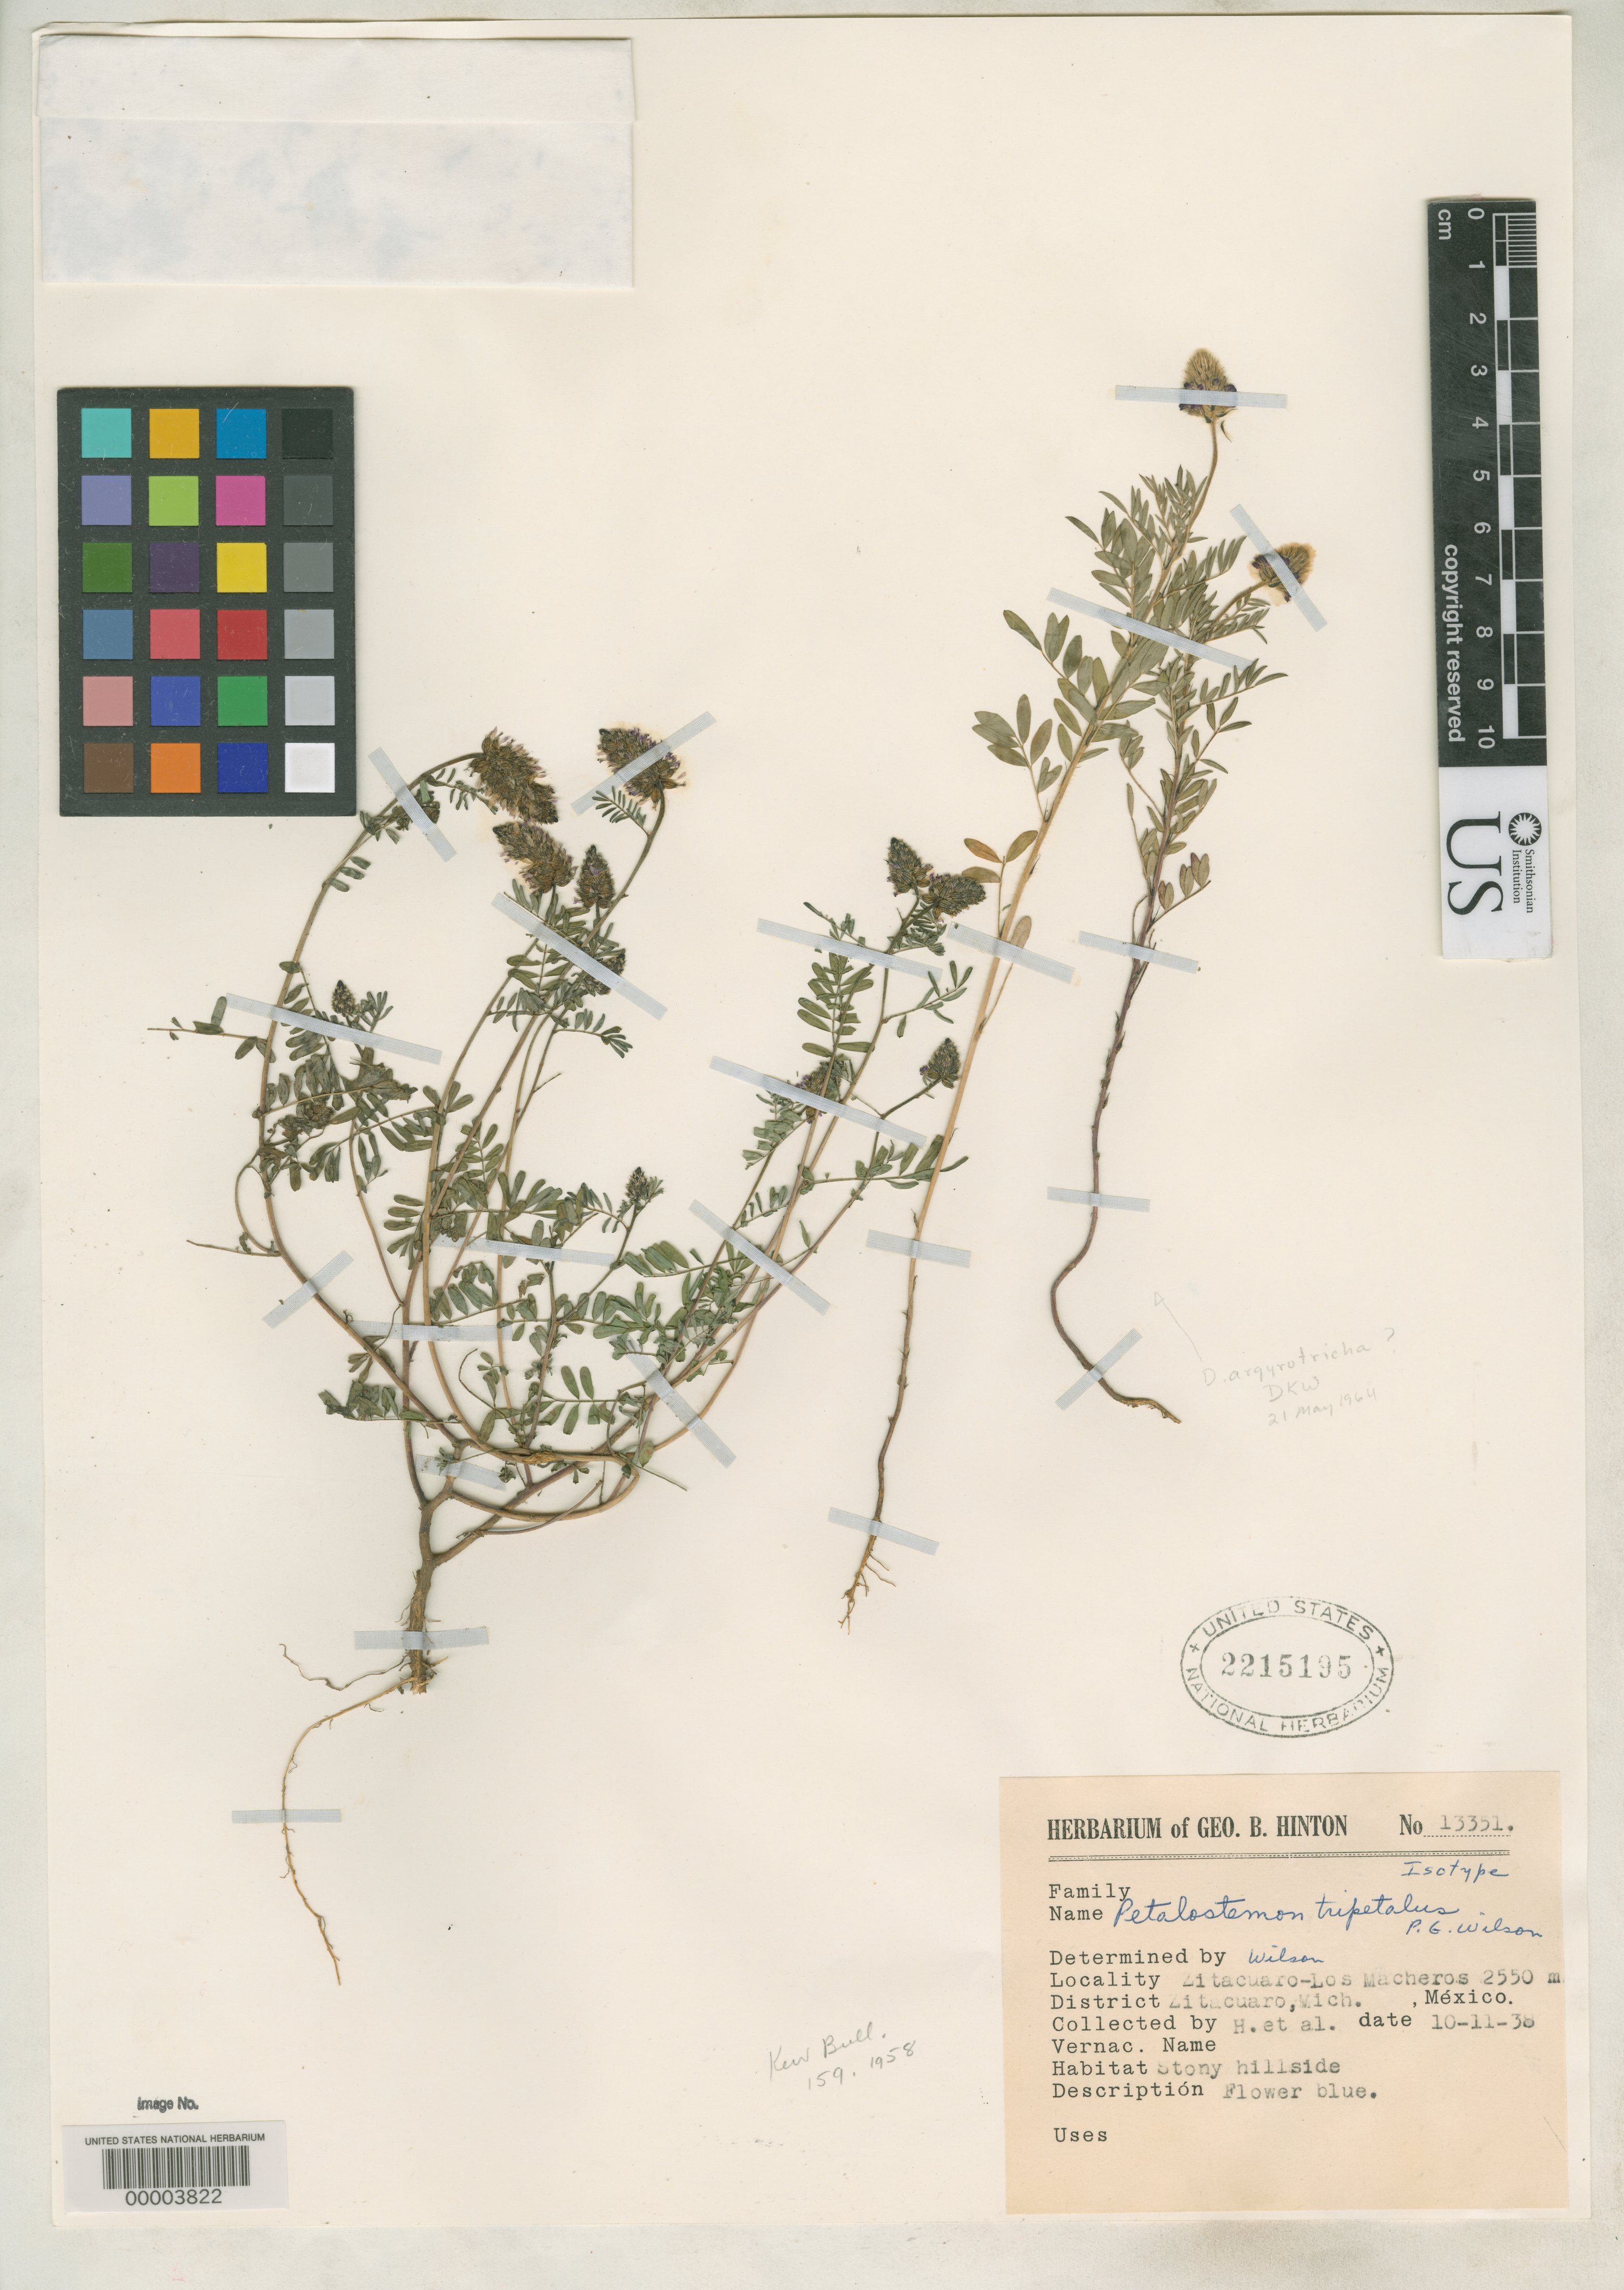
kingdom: Plantae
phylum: Tracheophyta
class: Magnoliopsida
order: Fabales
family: Fabaceae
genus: Petalostemon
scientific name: Petalostemon tripetalus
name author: Paul G. Wilson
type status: Isotype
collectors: G. B. Hinton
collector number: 13351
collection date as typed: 10 Nov 1938 or 11 Oct 1938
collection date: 1938-10-11 or 1938-11-10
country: Mexico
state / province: Michoacán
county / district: Zitacuaro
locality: Zitacuaro-los Macheros.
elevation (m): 2550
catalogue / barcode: US 2215195